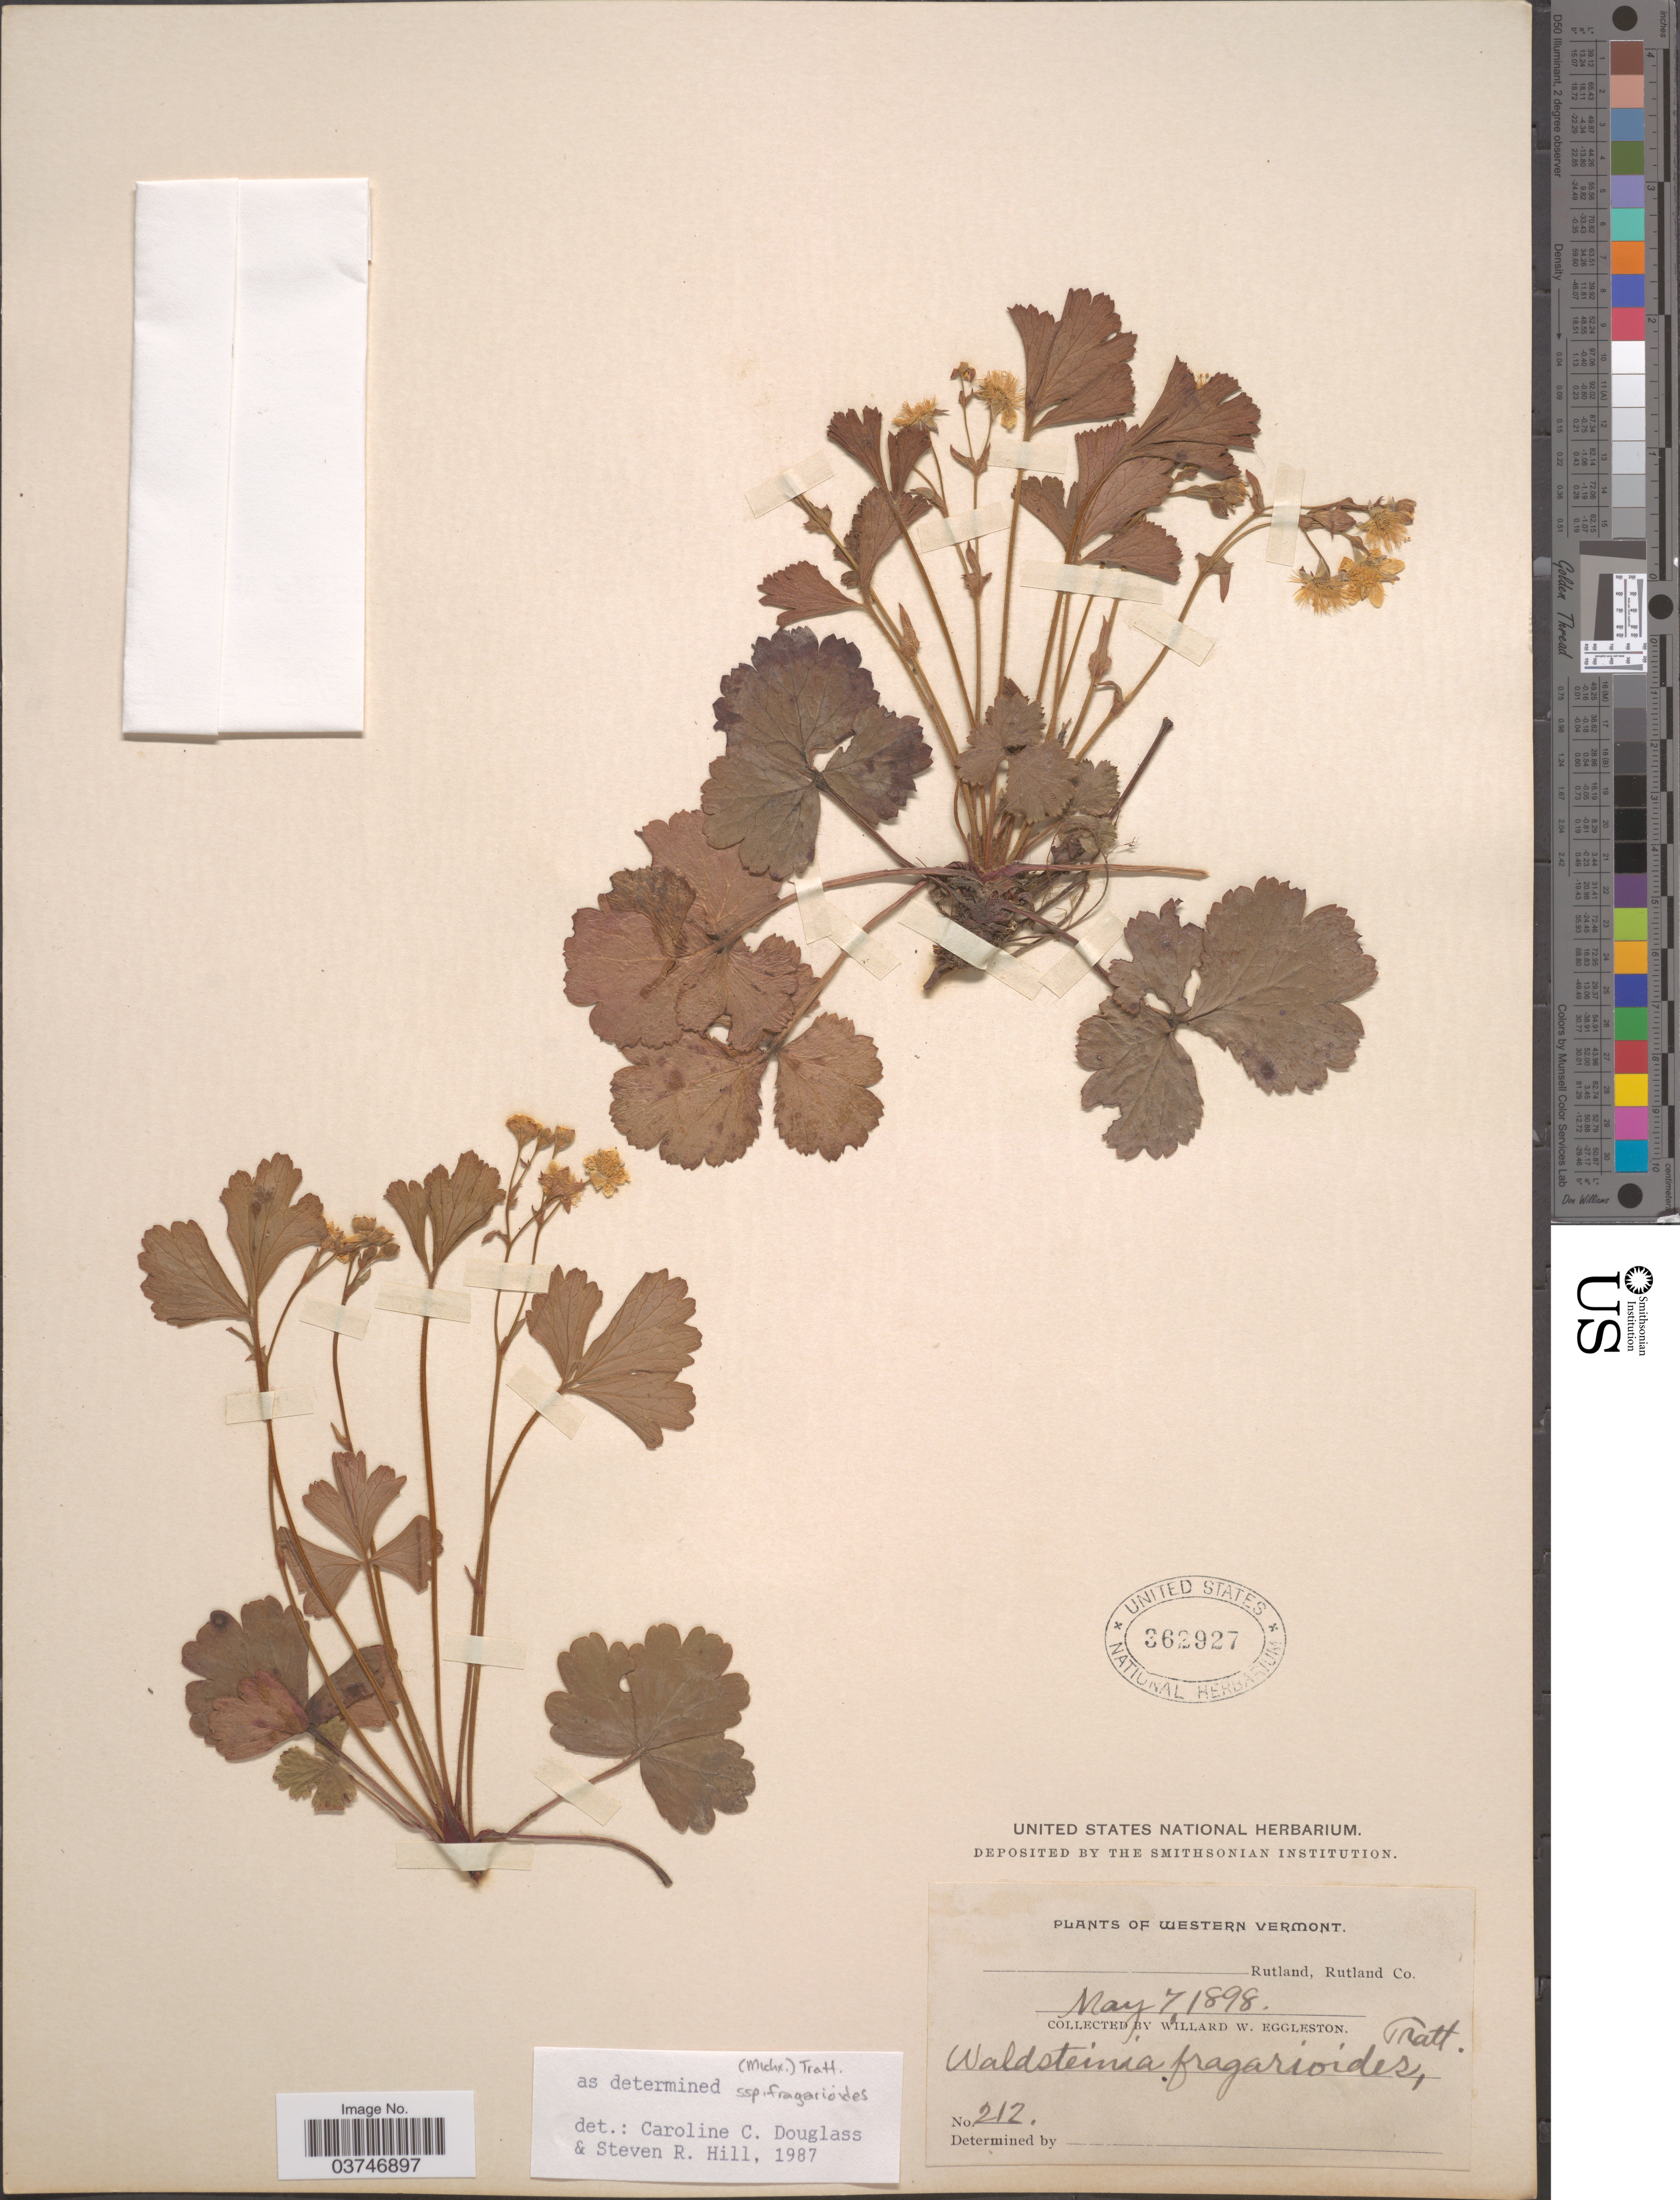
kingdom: Plantae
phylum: Tracheophyta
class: Magnoliopsida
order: Rosales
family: Rosaceae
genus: Waldsteinia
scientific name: Waldsteinia fragarioides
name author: (Michx.) Tratt.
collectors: W. W. Eggleston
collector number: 212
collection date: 1898-05-07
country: United States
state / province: Vermont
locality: Western Vermont. Rutland, Rutland Co.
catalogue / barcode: US 362927